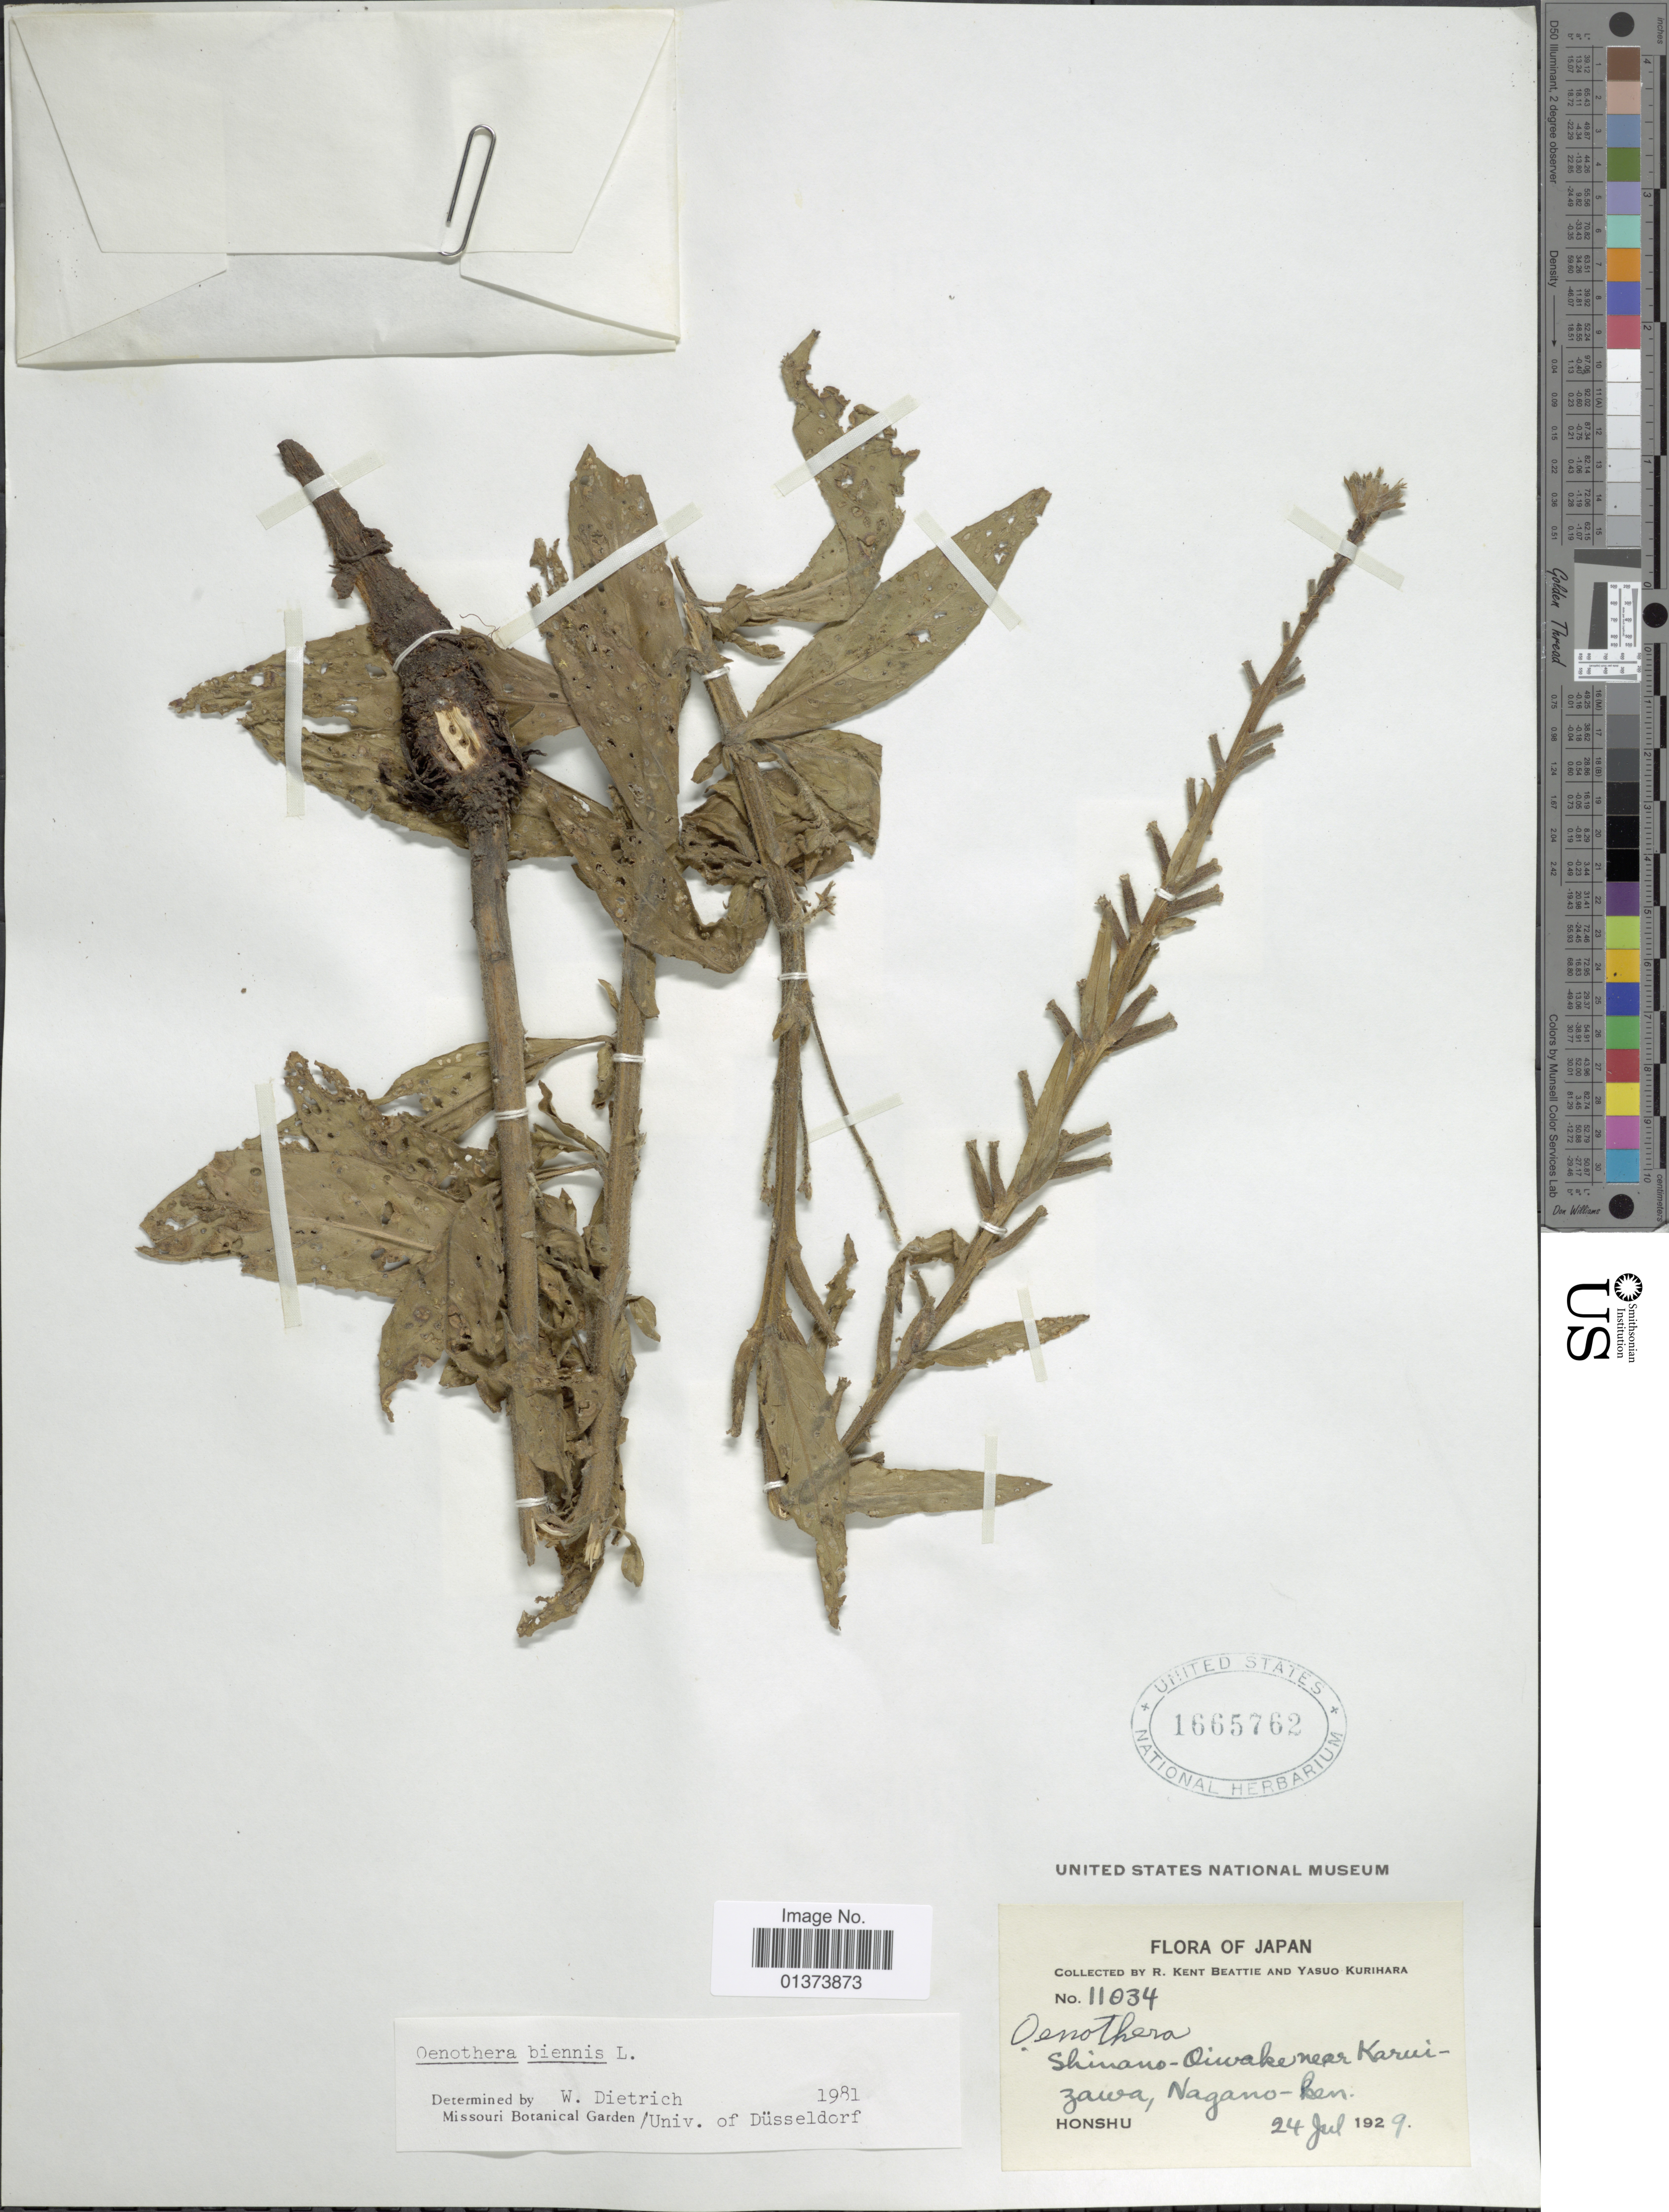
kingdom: Plantae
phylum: Tracheophyta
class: Magnoliopsida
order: Myrtales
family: Onagraceae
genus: Oenothera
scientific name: Oenothera biennis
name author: L.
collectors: R. K. Beattie & Y. Kurihara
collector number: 11034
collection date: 1929-07-24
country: Japan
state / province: Nagano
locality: Shimano-Oiwaka near Karuizawa, Nagano-ken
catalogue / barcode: US 1665762